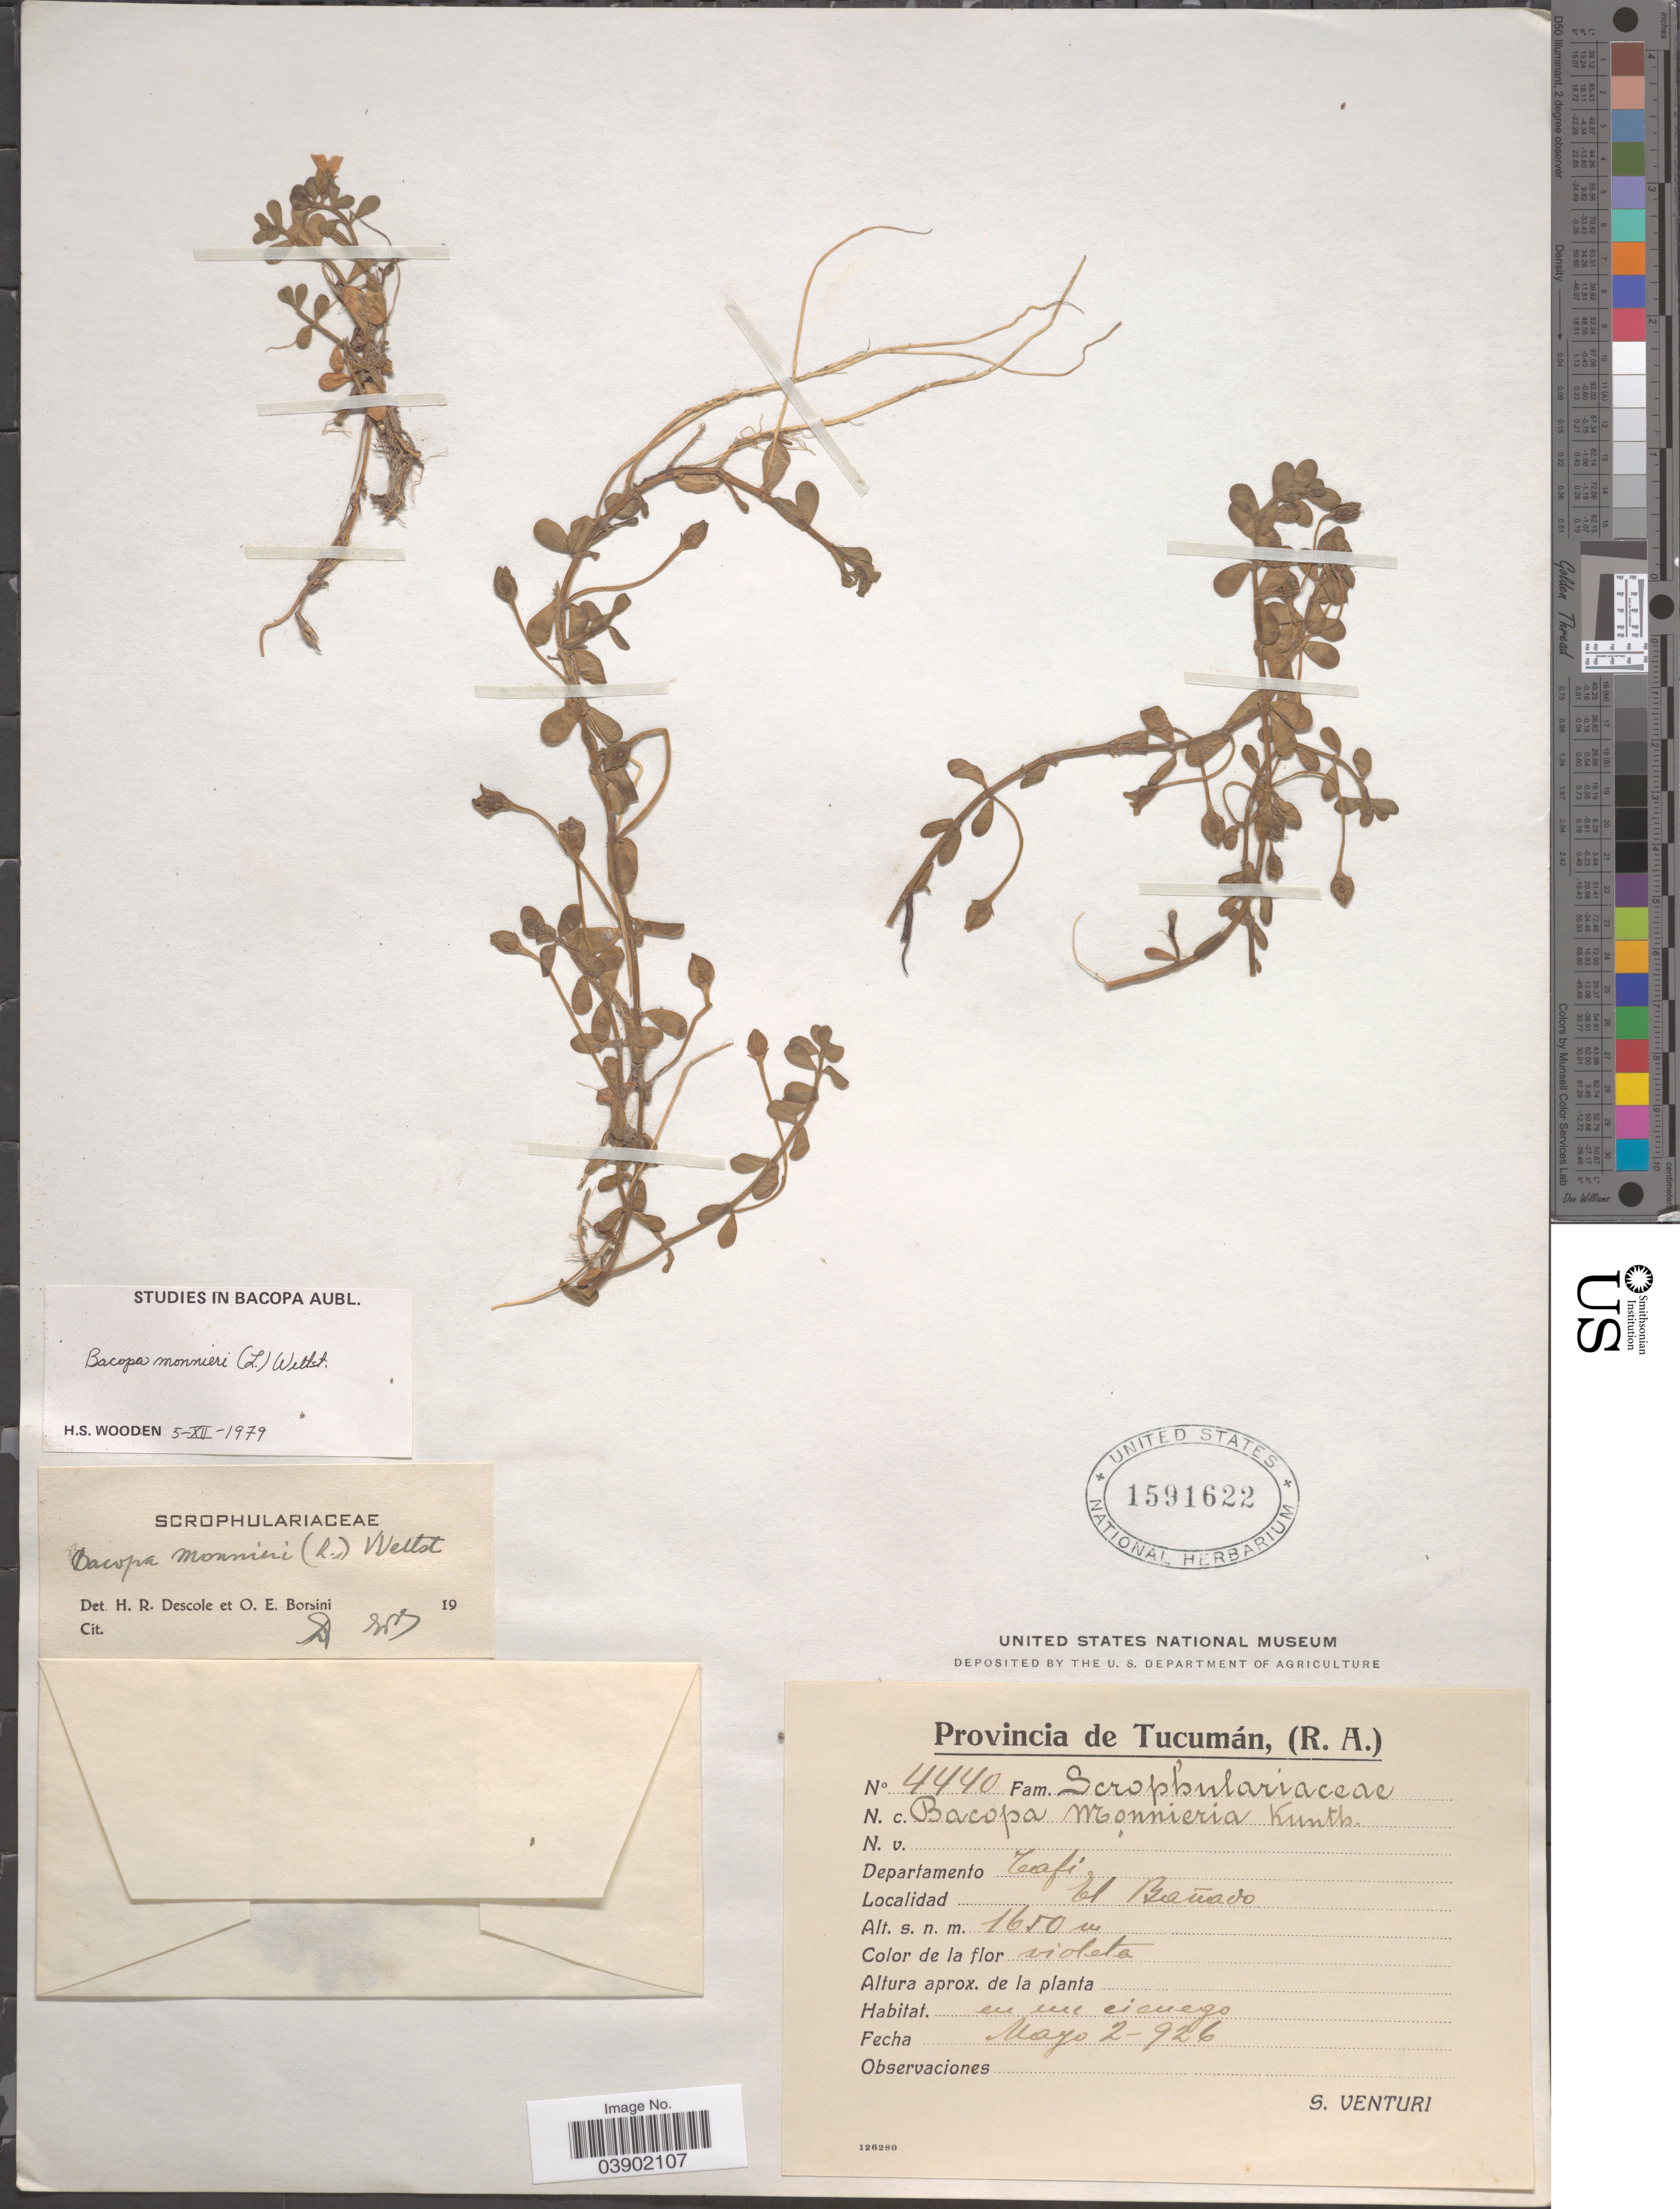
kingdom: Plantae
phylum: Tracheophyta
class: Magnoliopsida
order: Lamiales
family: Plantaginaceae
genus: Bacopa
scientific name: Bacopa monnieri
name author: (L.) Pennell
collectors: S. Venturi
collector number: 4440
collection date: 1926-05-02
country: Argentina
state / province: Tucuman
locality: Departamento Tafí. El Bañado.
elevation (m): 1650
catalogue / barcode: US 1591622